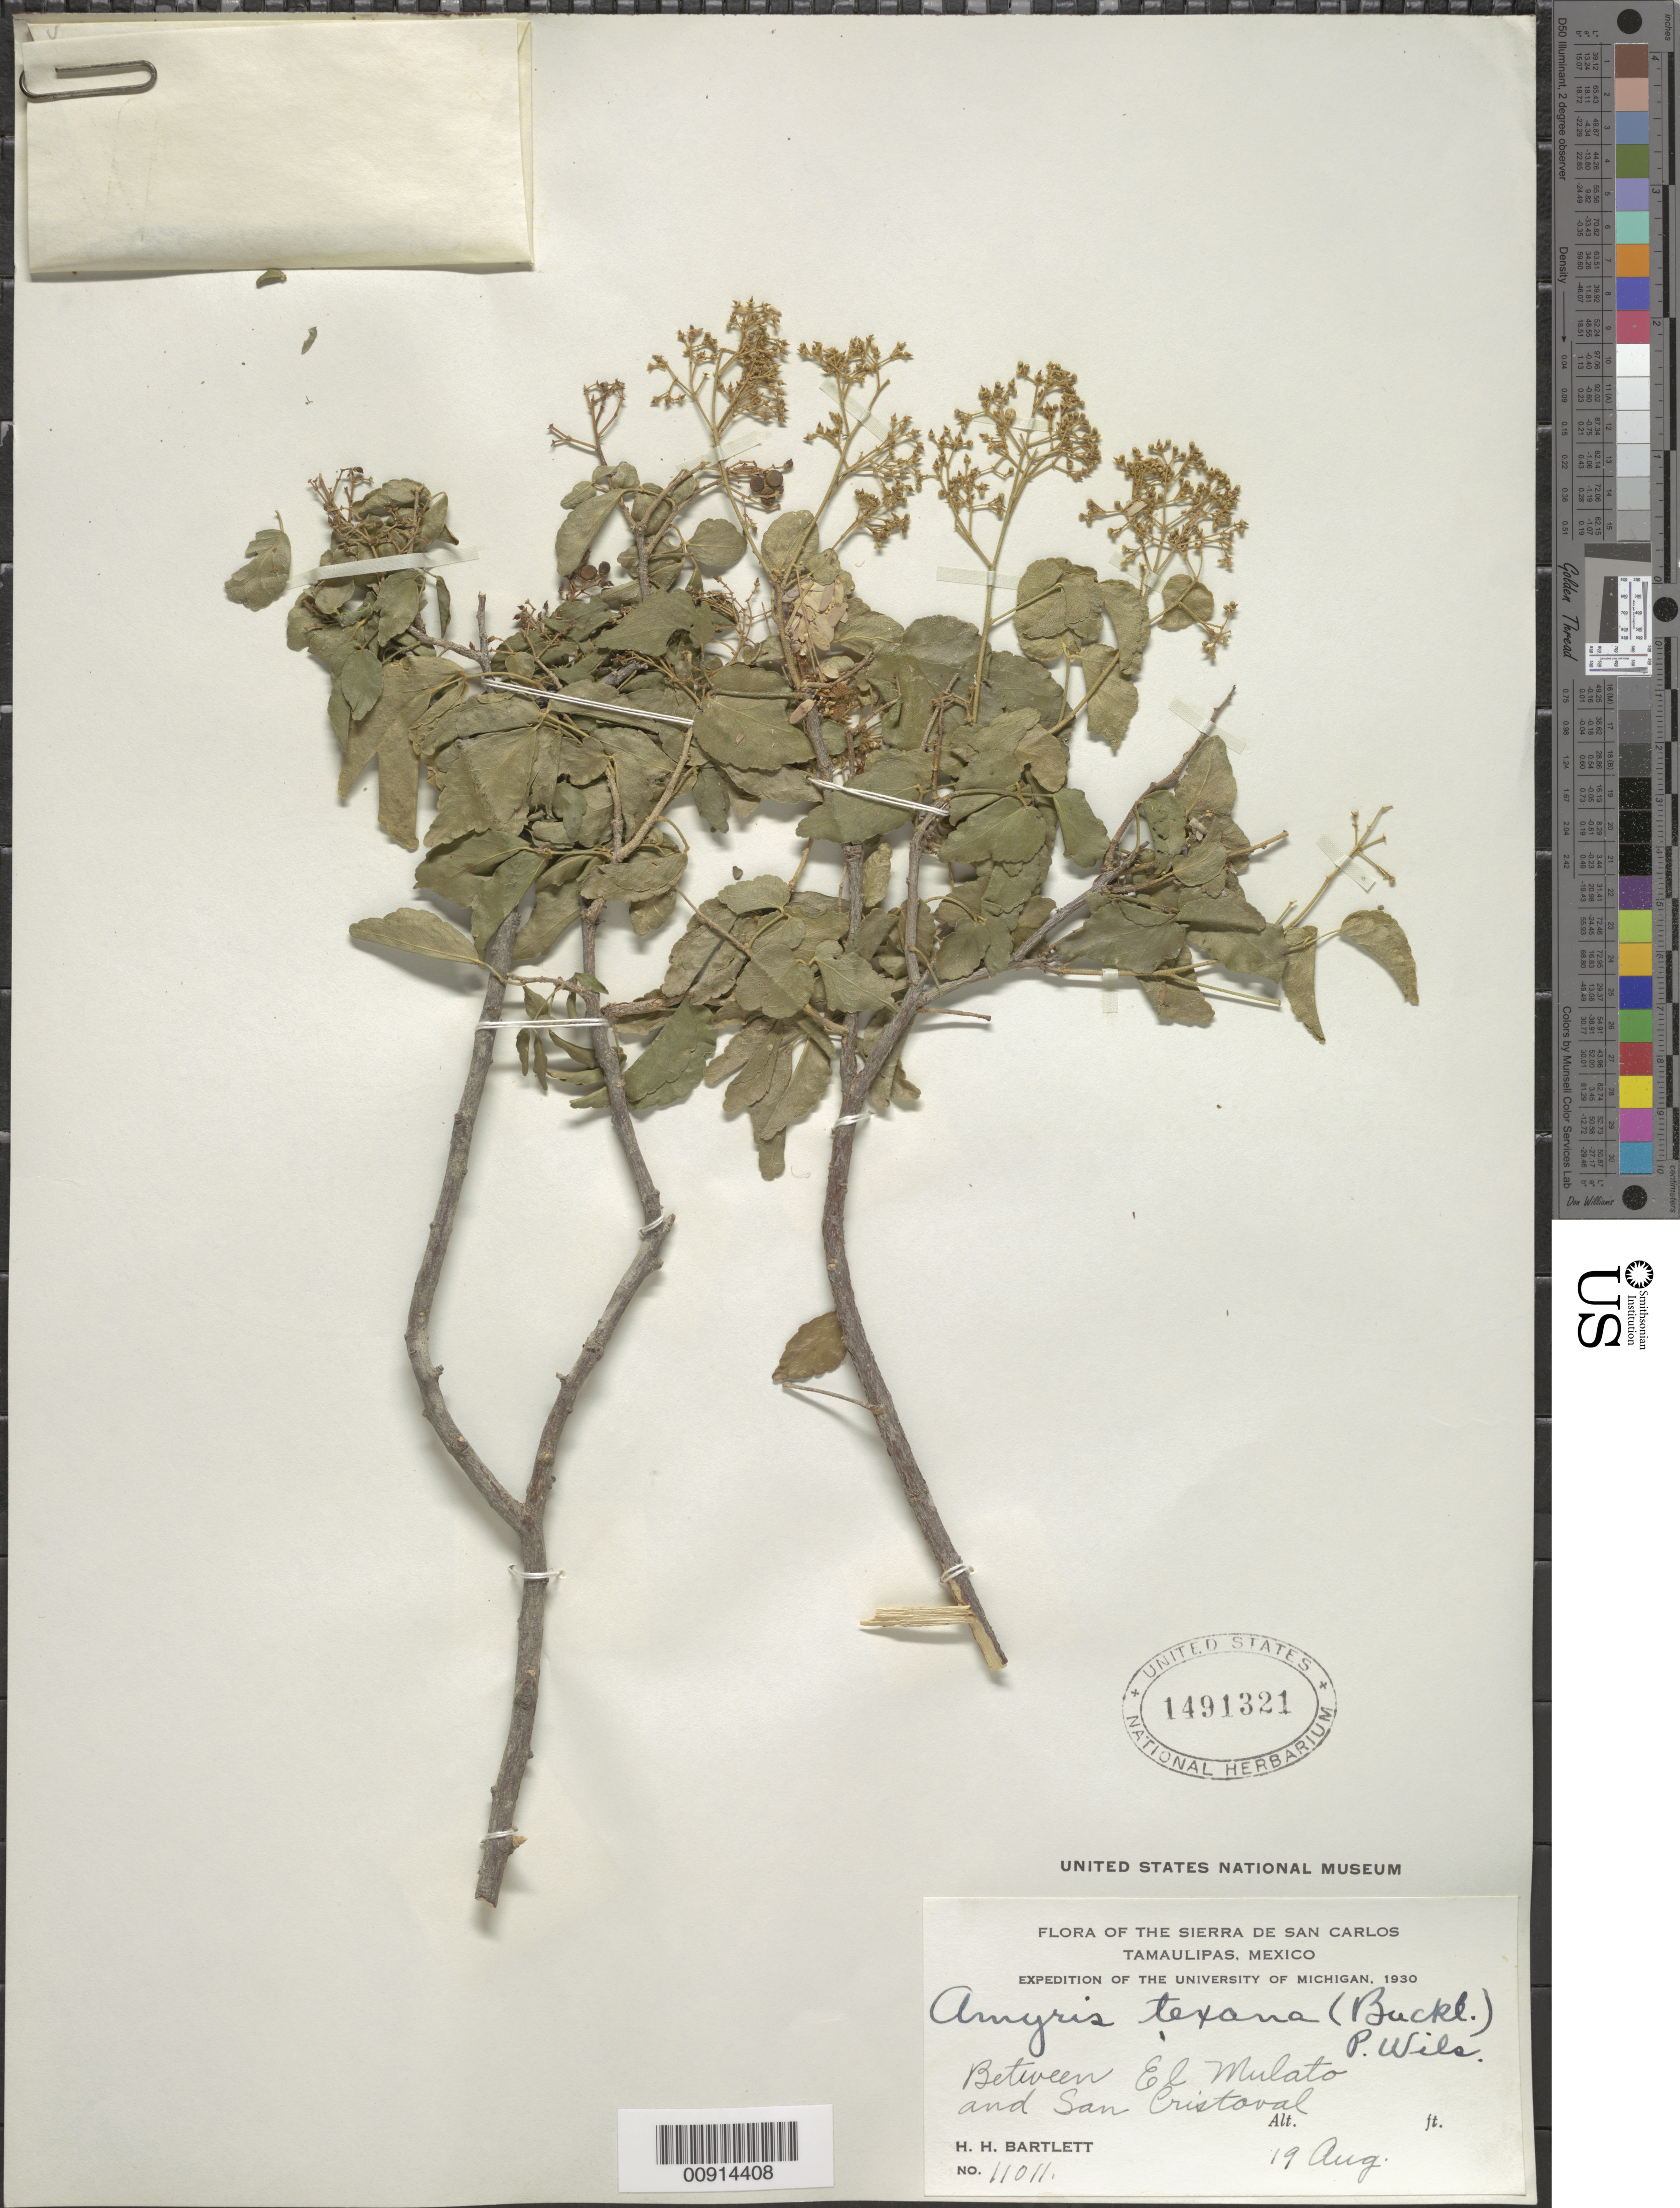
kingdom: Plantae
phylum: Tracheophyta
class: Magnoliopsida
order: Sapindales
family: Rutaceae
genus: Amyris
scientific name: Amyris texana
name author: (Buckley) P. Wilson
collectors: H. H. Bartlett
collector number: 11011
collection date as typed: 19 Aug 1930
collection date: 1930-08-19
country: Mexico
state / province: Tamaulipas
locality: Between El Mulato and San Cristoval [sic]. Tamaulipas. Sierra de San Carlos.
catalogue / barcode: US 1491321